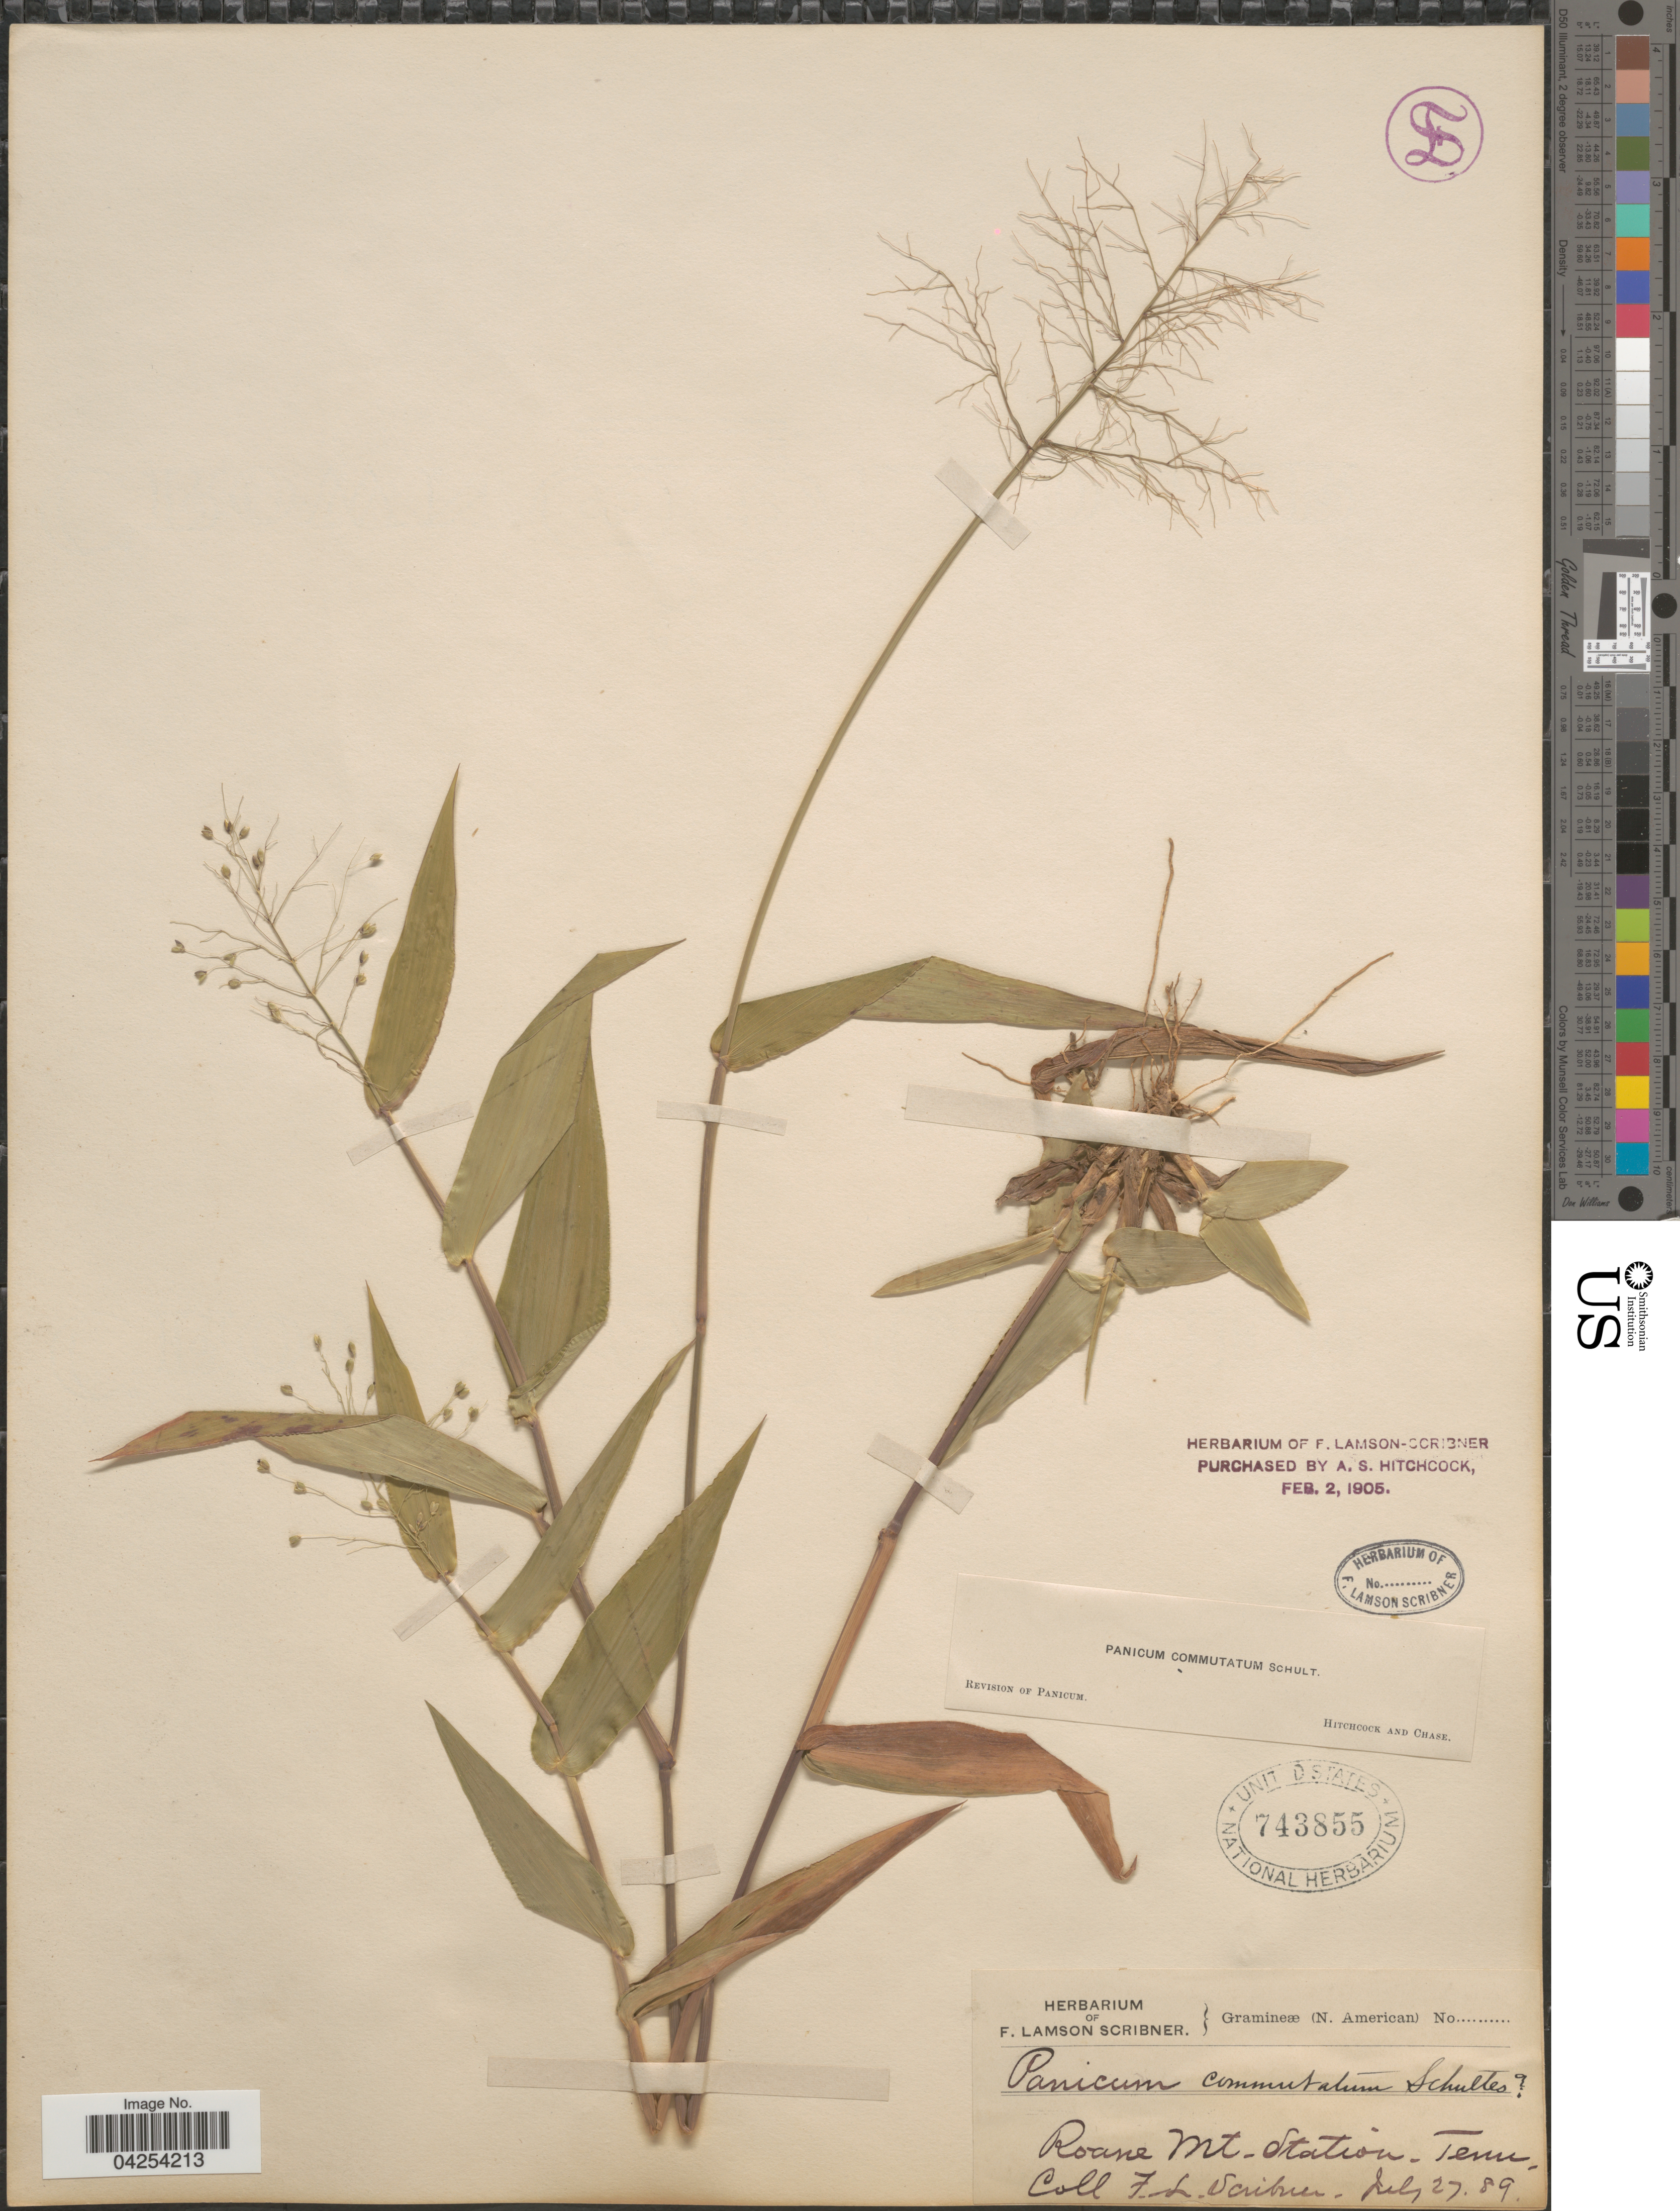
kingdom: Plantae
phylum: Tracheophyta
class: Liliopsida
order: Poales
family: Poaceae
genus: Dichanthelium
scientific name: Dichanthelium commutatum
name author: (Schult.) Gould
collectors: F. L. Scribner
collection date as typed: Transcribed d/m/y: 27/9/89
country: United States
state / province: Tennessee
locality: Roane Mt. Station.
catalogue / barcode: US 743855